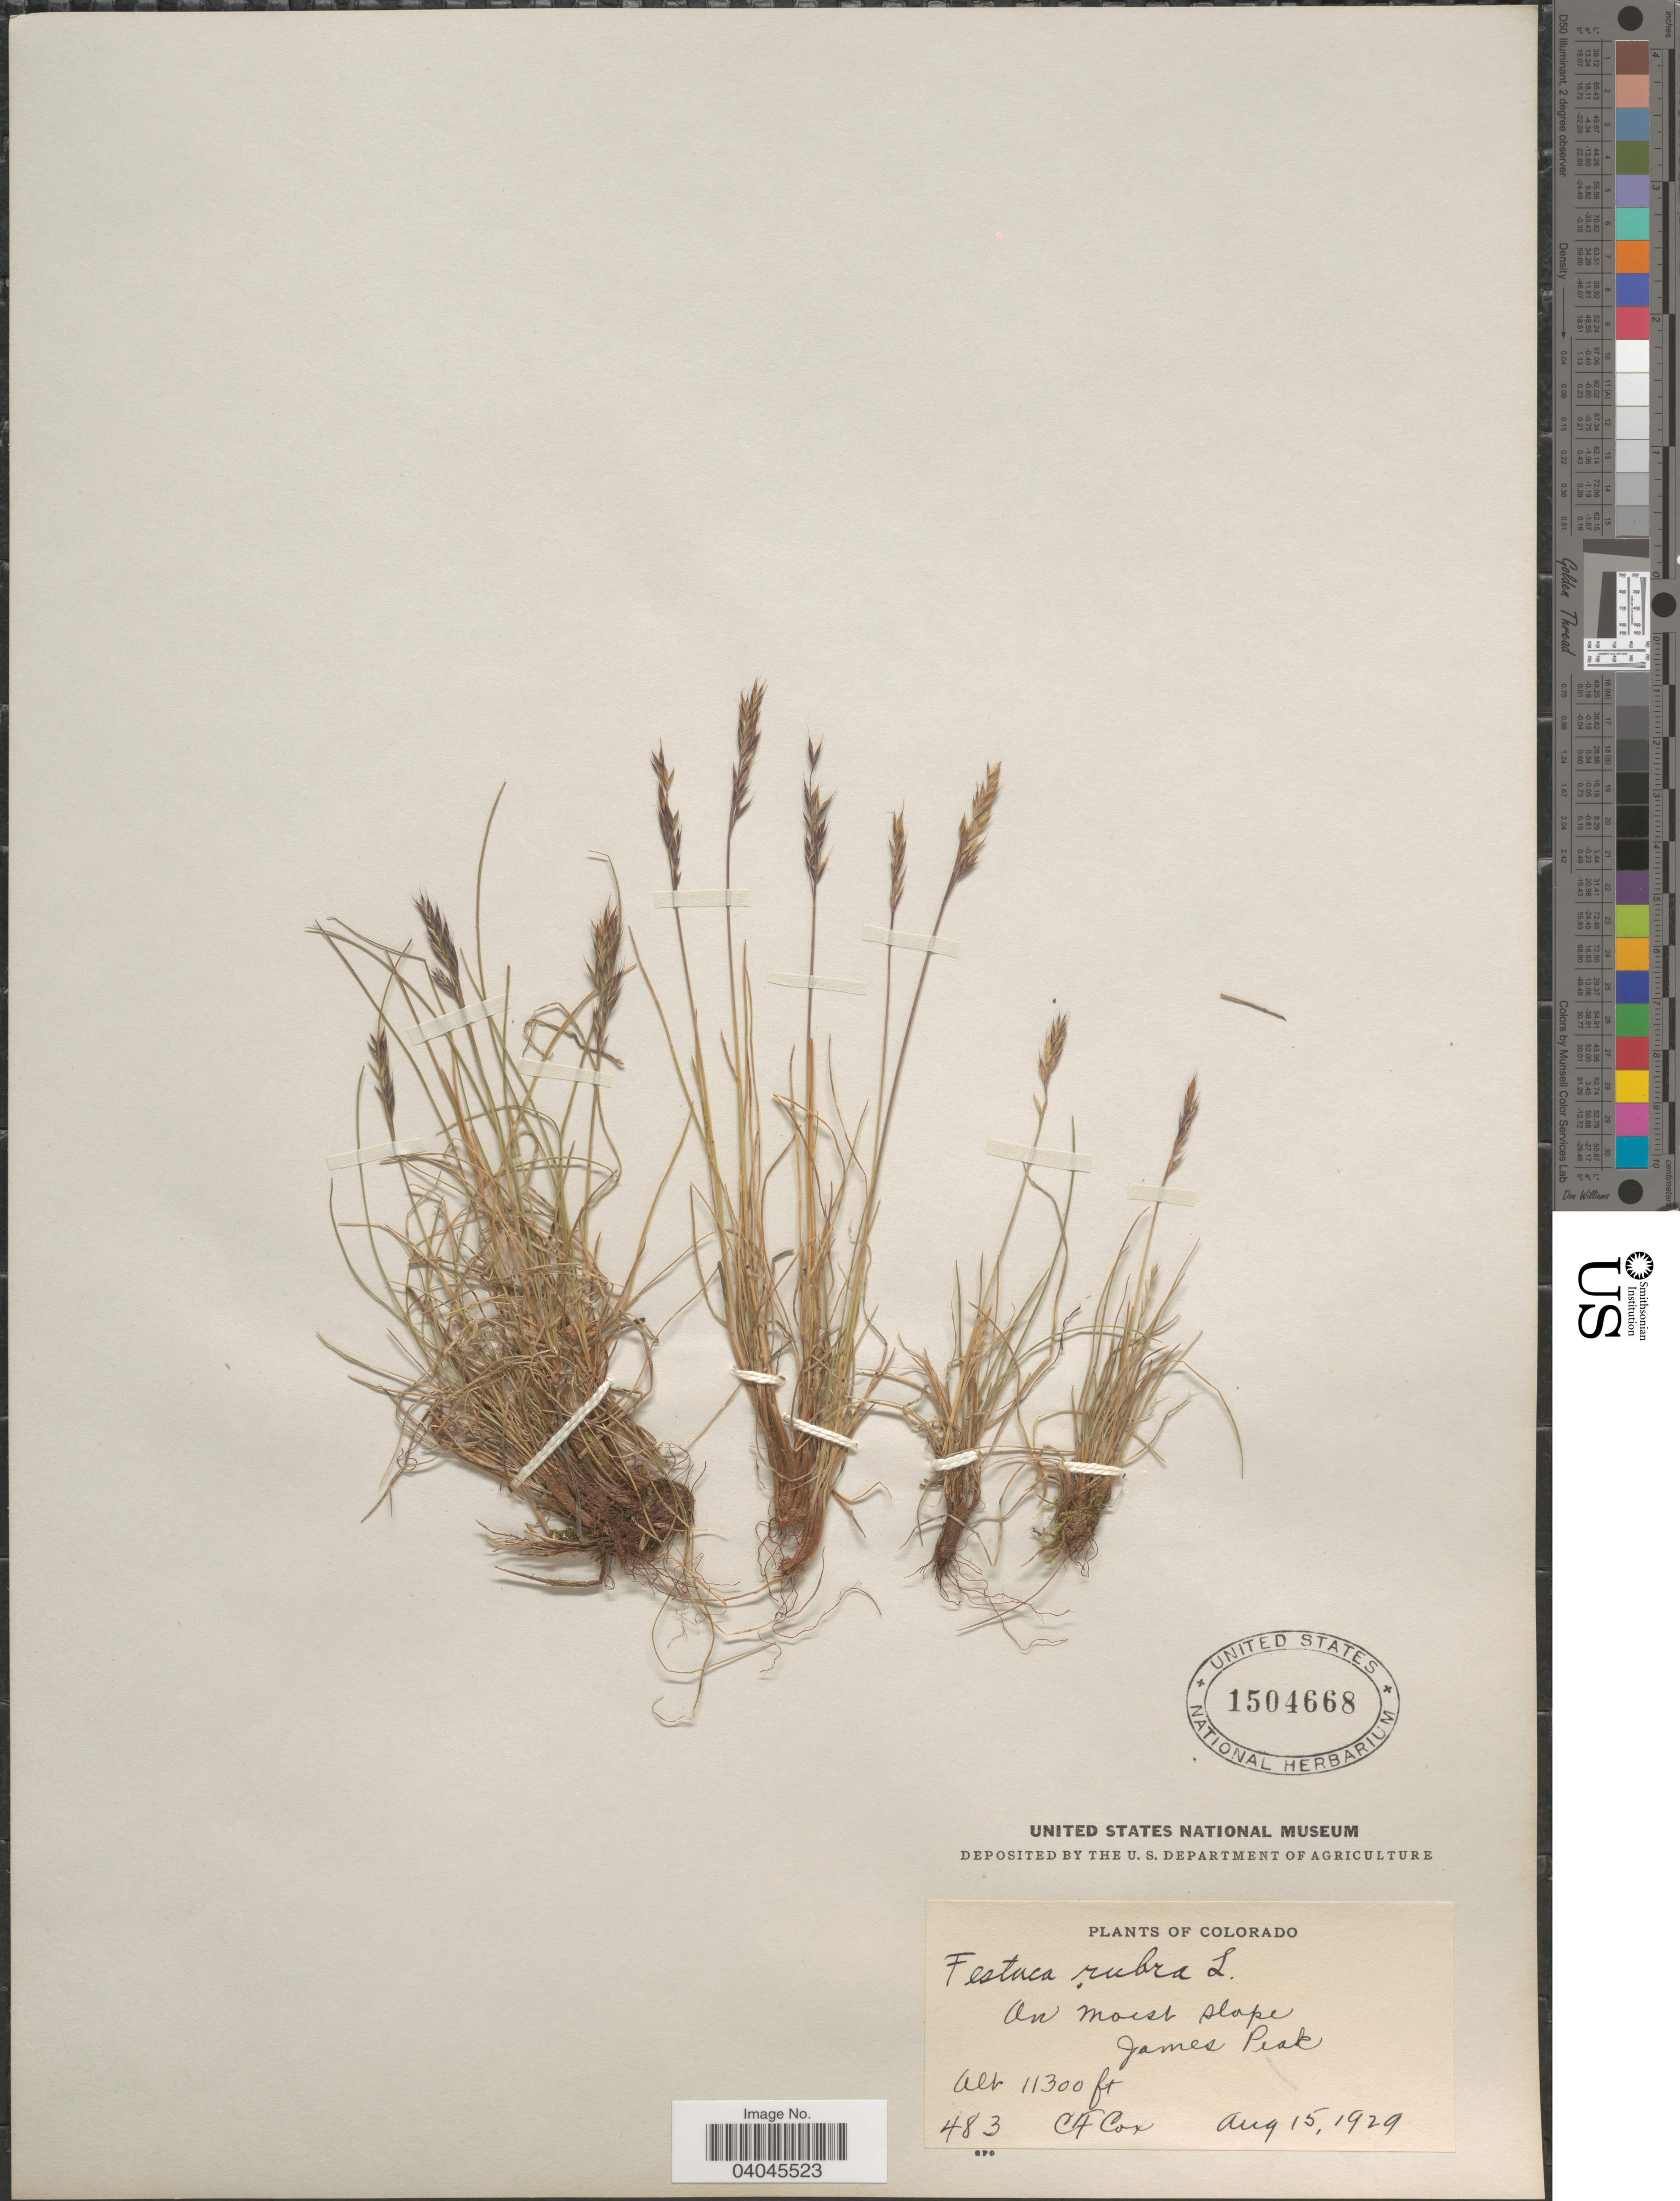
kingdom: Plantae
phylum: Tracheophyta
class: Liliopsida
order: Poales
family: Poaceae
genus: Festuca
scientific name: Festuca rubra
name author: L.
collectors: C. Cox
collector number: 483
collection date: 1929-08-15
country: United States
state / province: Colorado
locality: James Peak.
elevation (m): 3444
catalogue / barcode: US 1504668